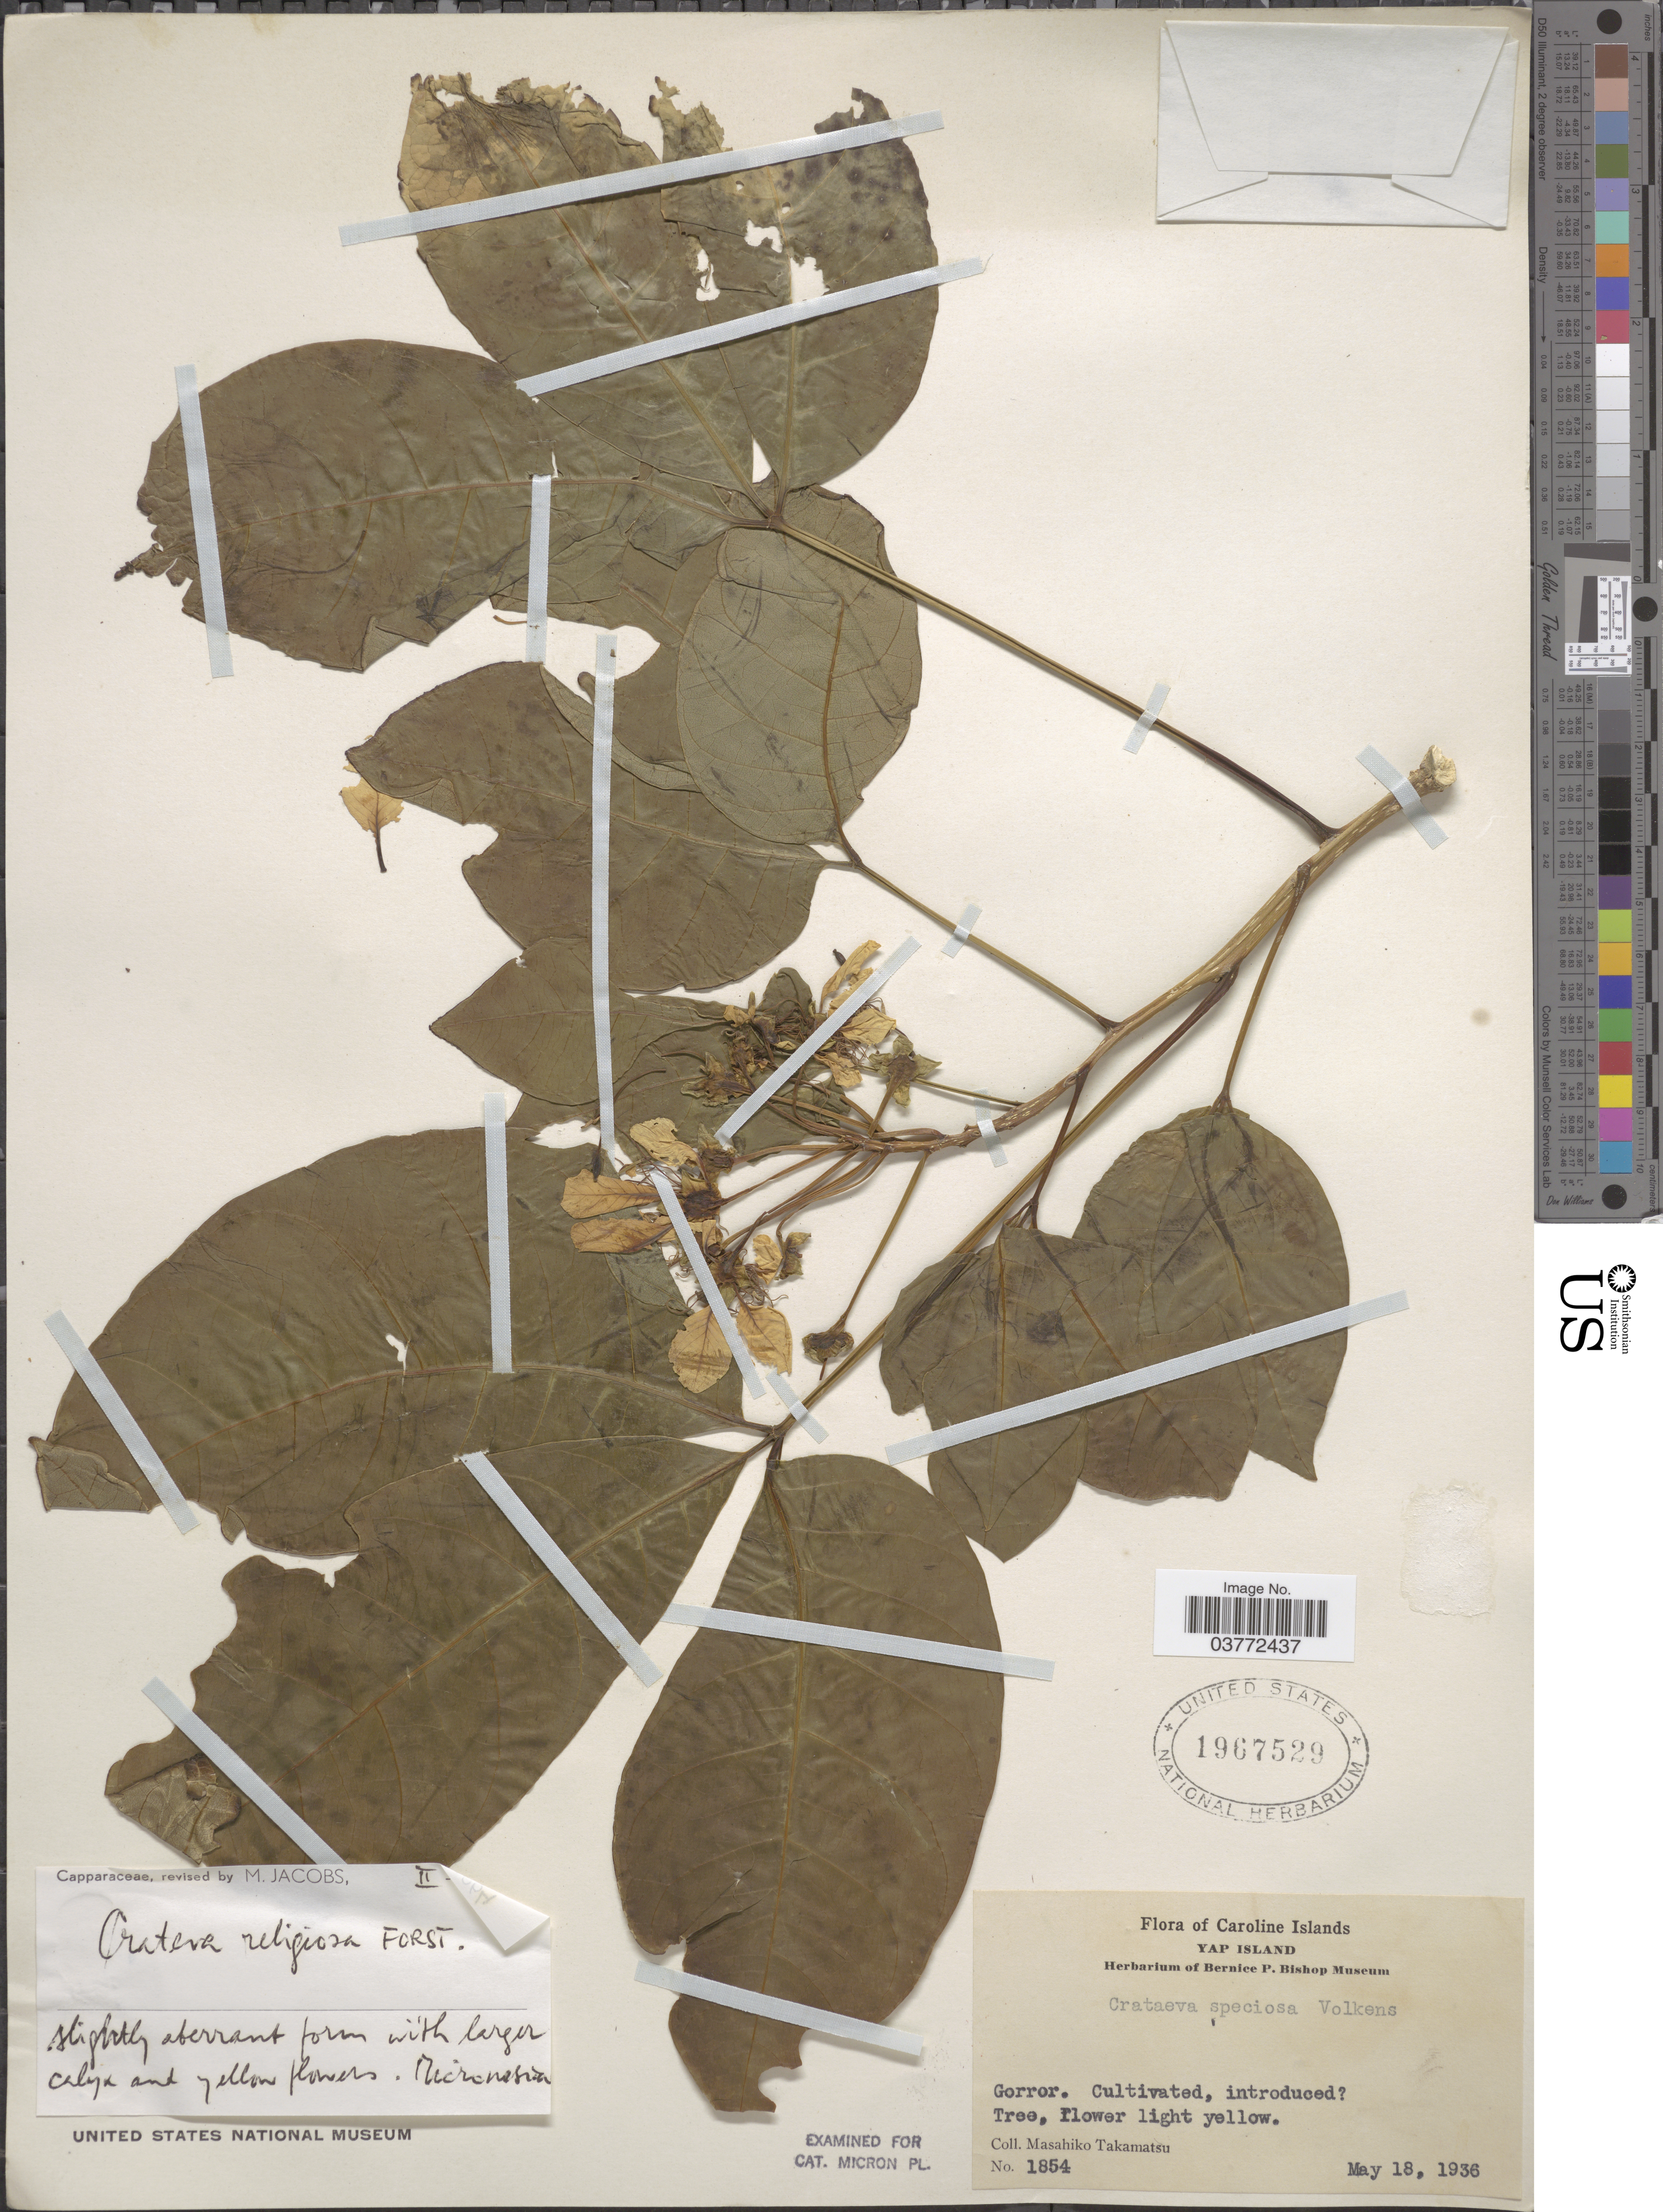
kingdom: Plantae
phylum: Tracheophyta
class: Magnoliopsida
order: Brassicales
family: Capparaceae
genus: Crateva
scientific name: Crateva speciosa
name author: Volkens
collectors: M. Takamatsu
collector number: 1854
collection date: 1936-05-18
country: Micronesia, Federated States of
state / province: Yap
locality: Caroline Islands. Yap Island. Gorror.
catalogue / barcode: US 1967529